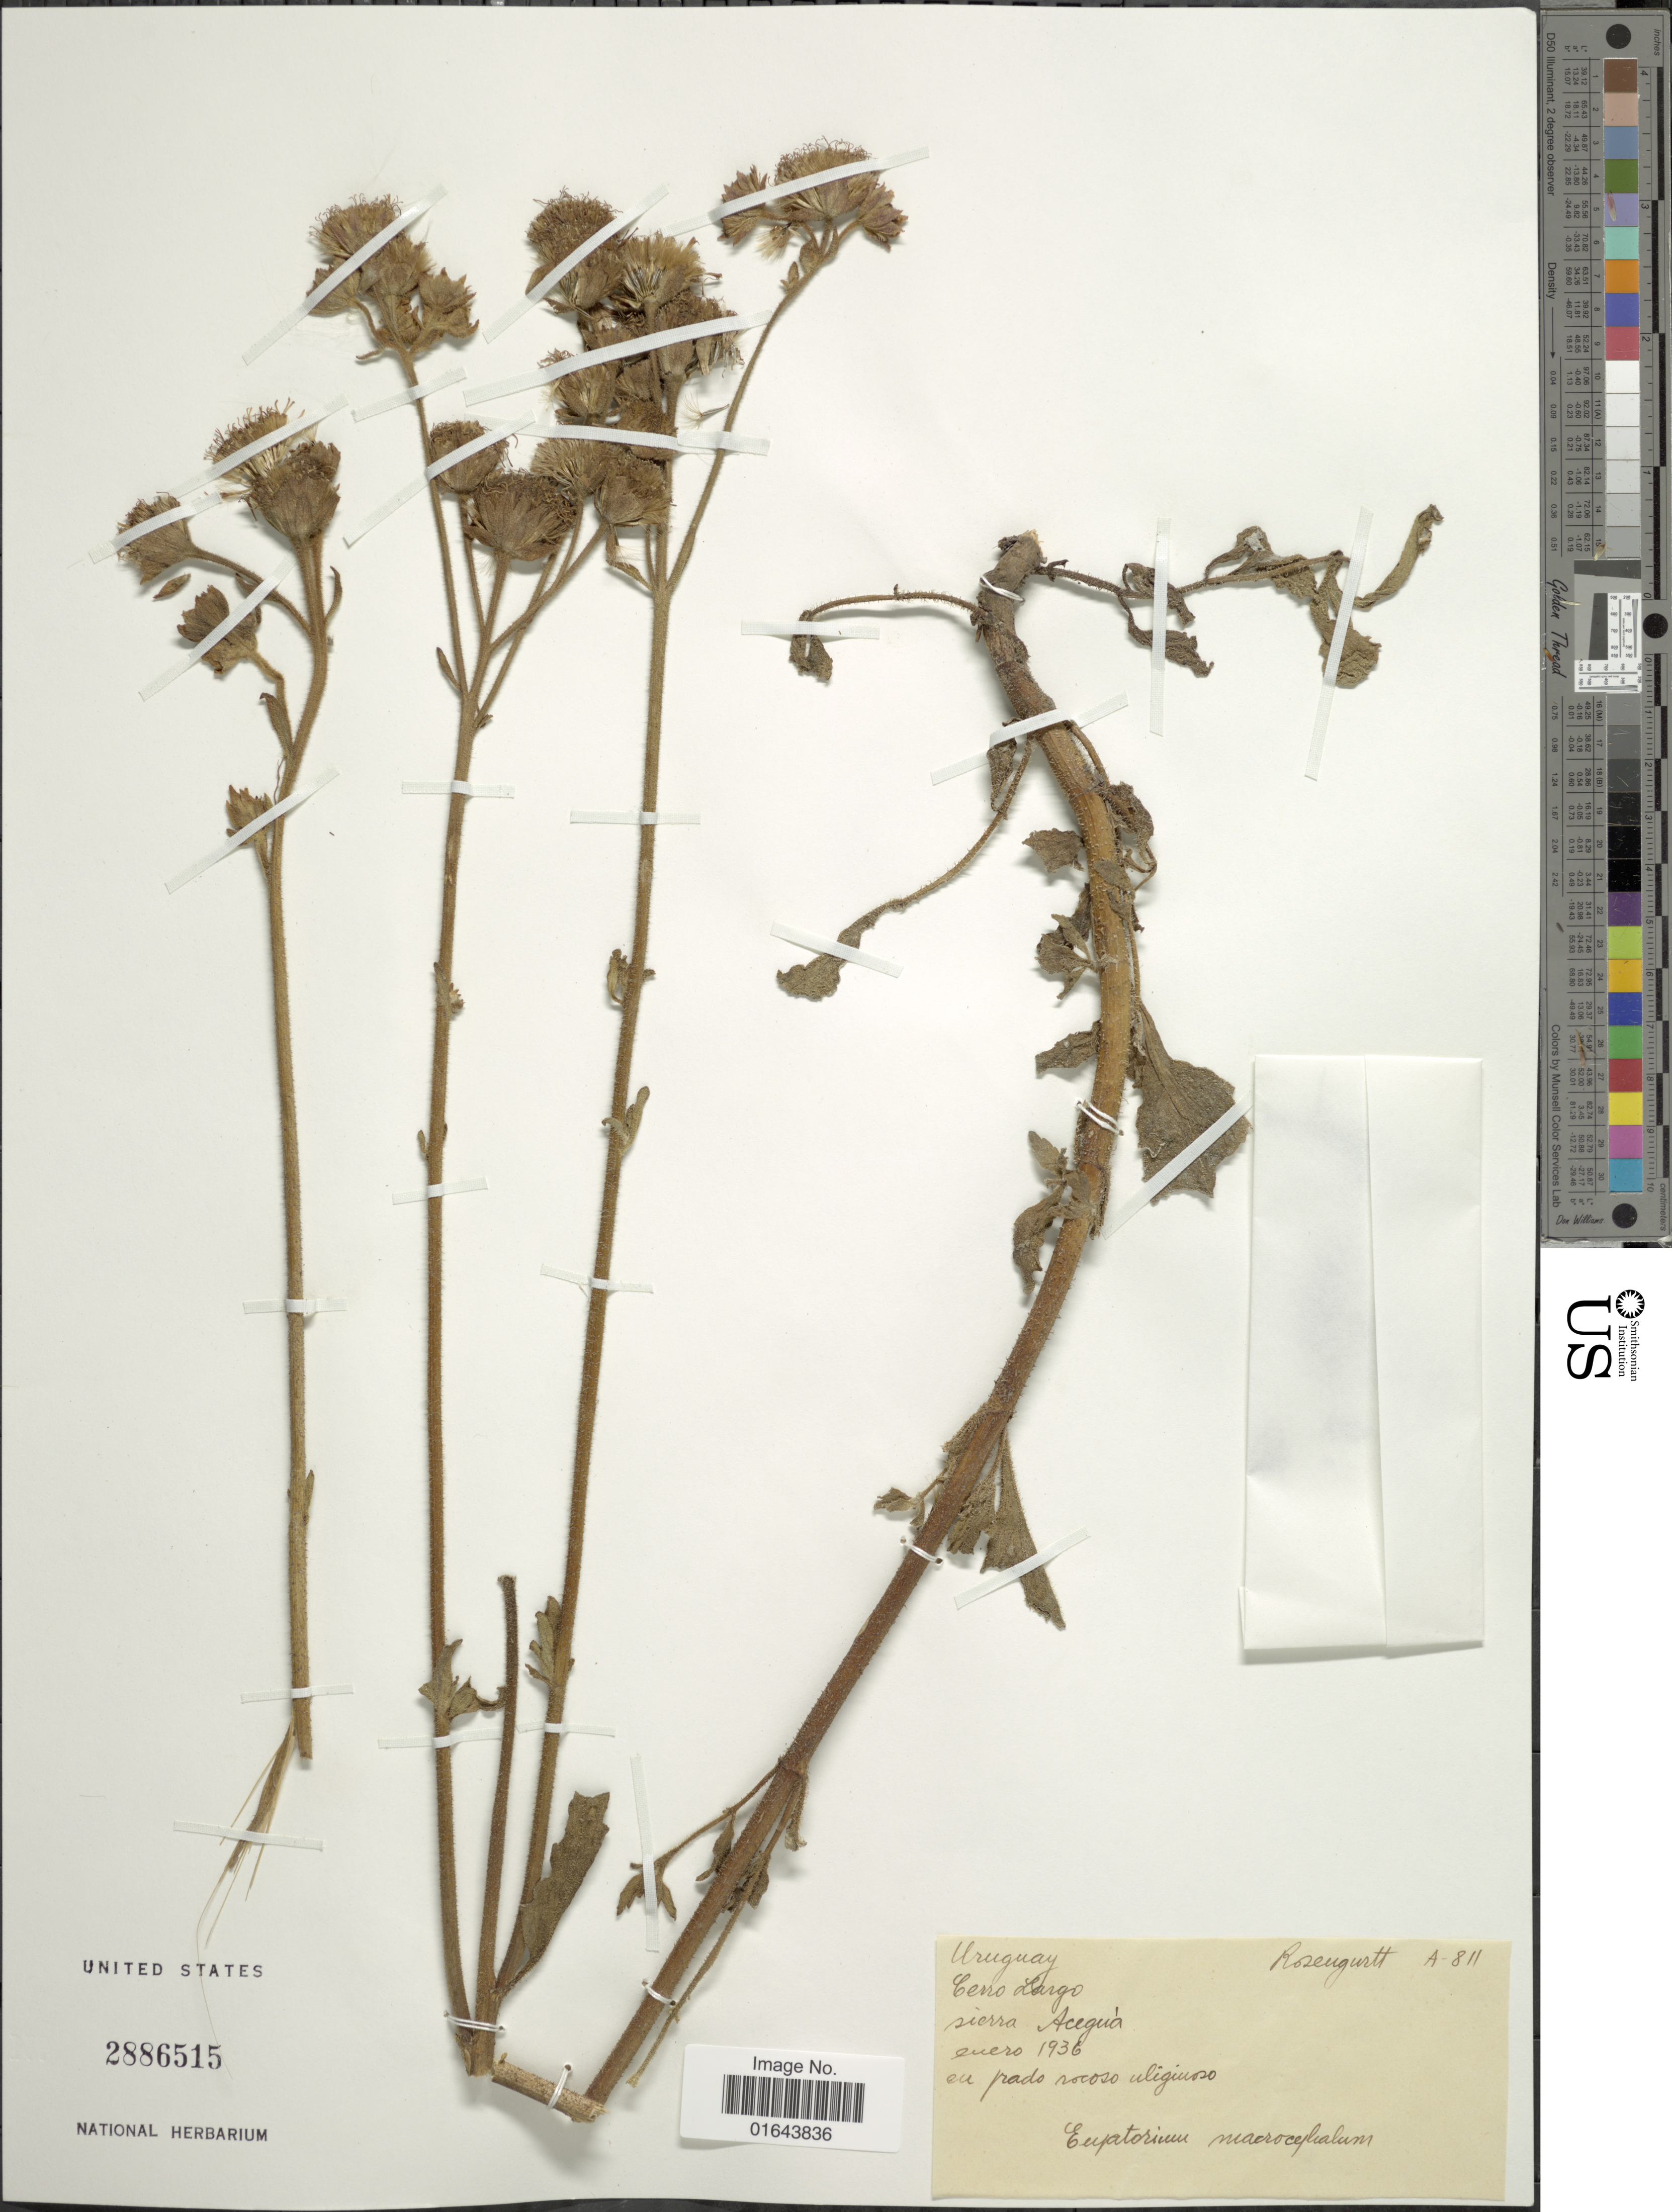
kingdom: Plantae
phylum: Tracheophyta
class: Magnoliopsida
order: Asterales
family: Asteraceae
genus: Campuloclinium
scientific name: Campuloclinium macrocephalum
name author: (Less.) DC.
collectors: Rosengurtt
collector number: A-811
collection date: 1936-01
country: Uruguay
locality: Cerro Largo, Sierra Aceguá.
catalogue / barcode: US 2886515